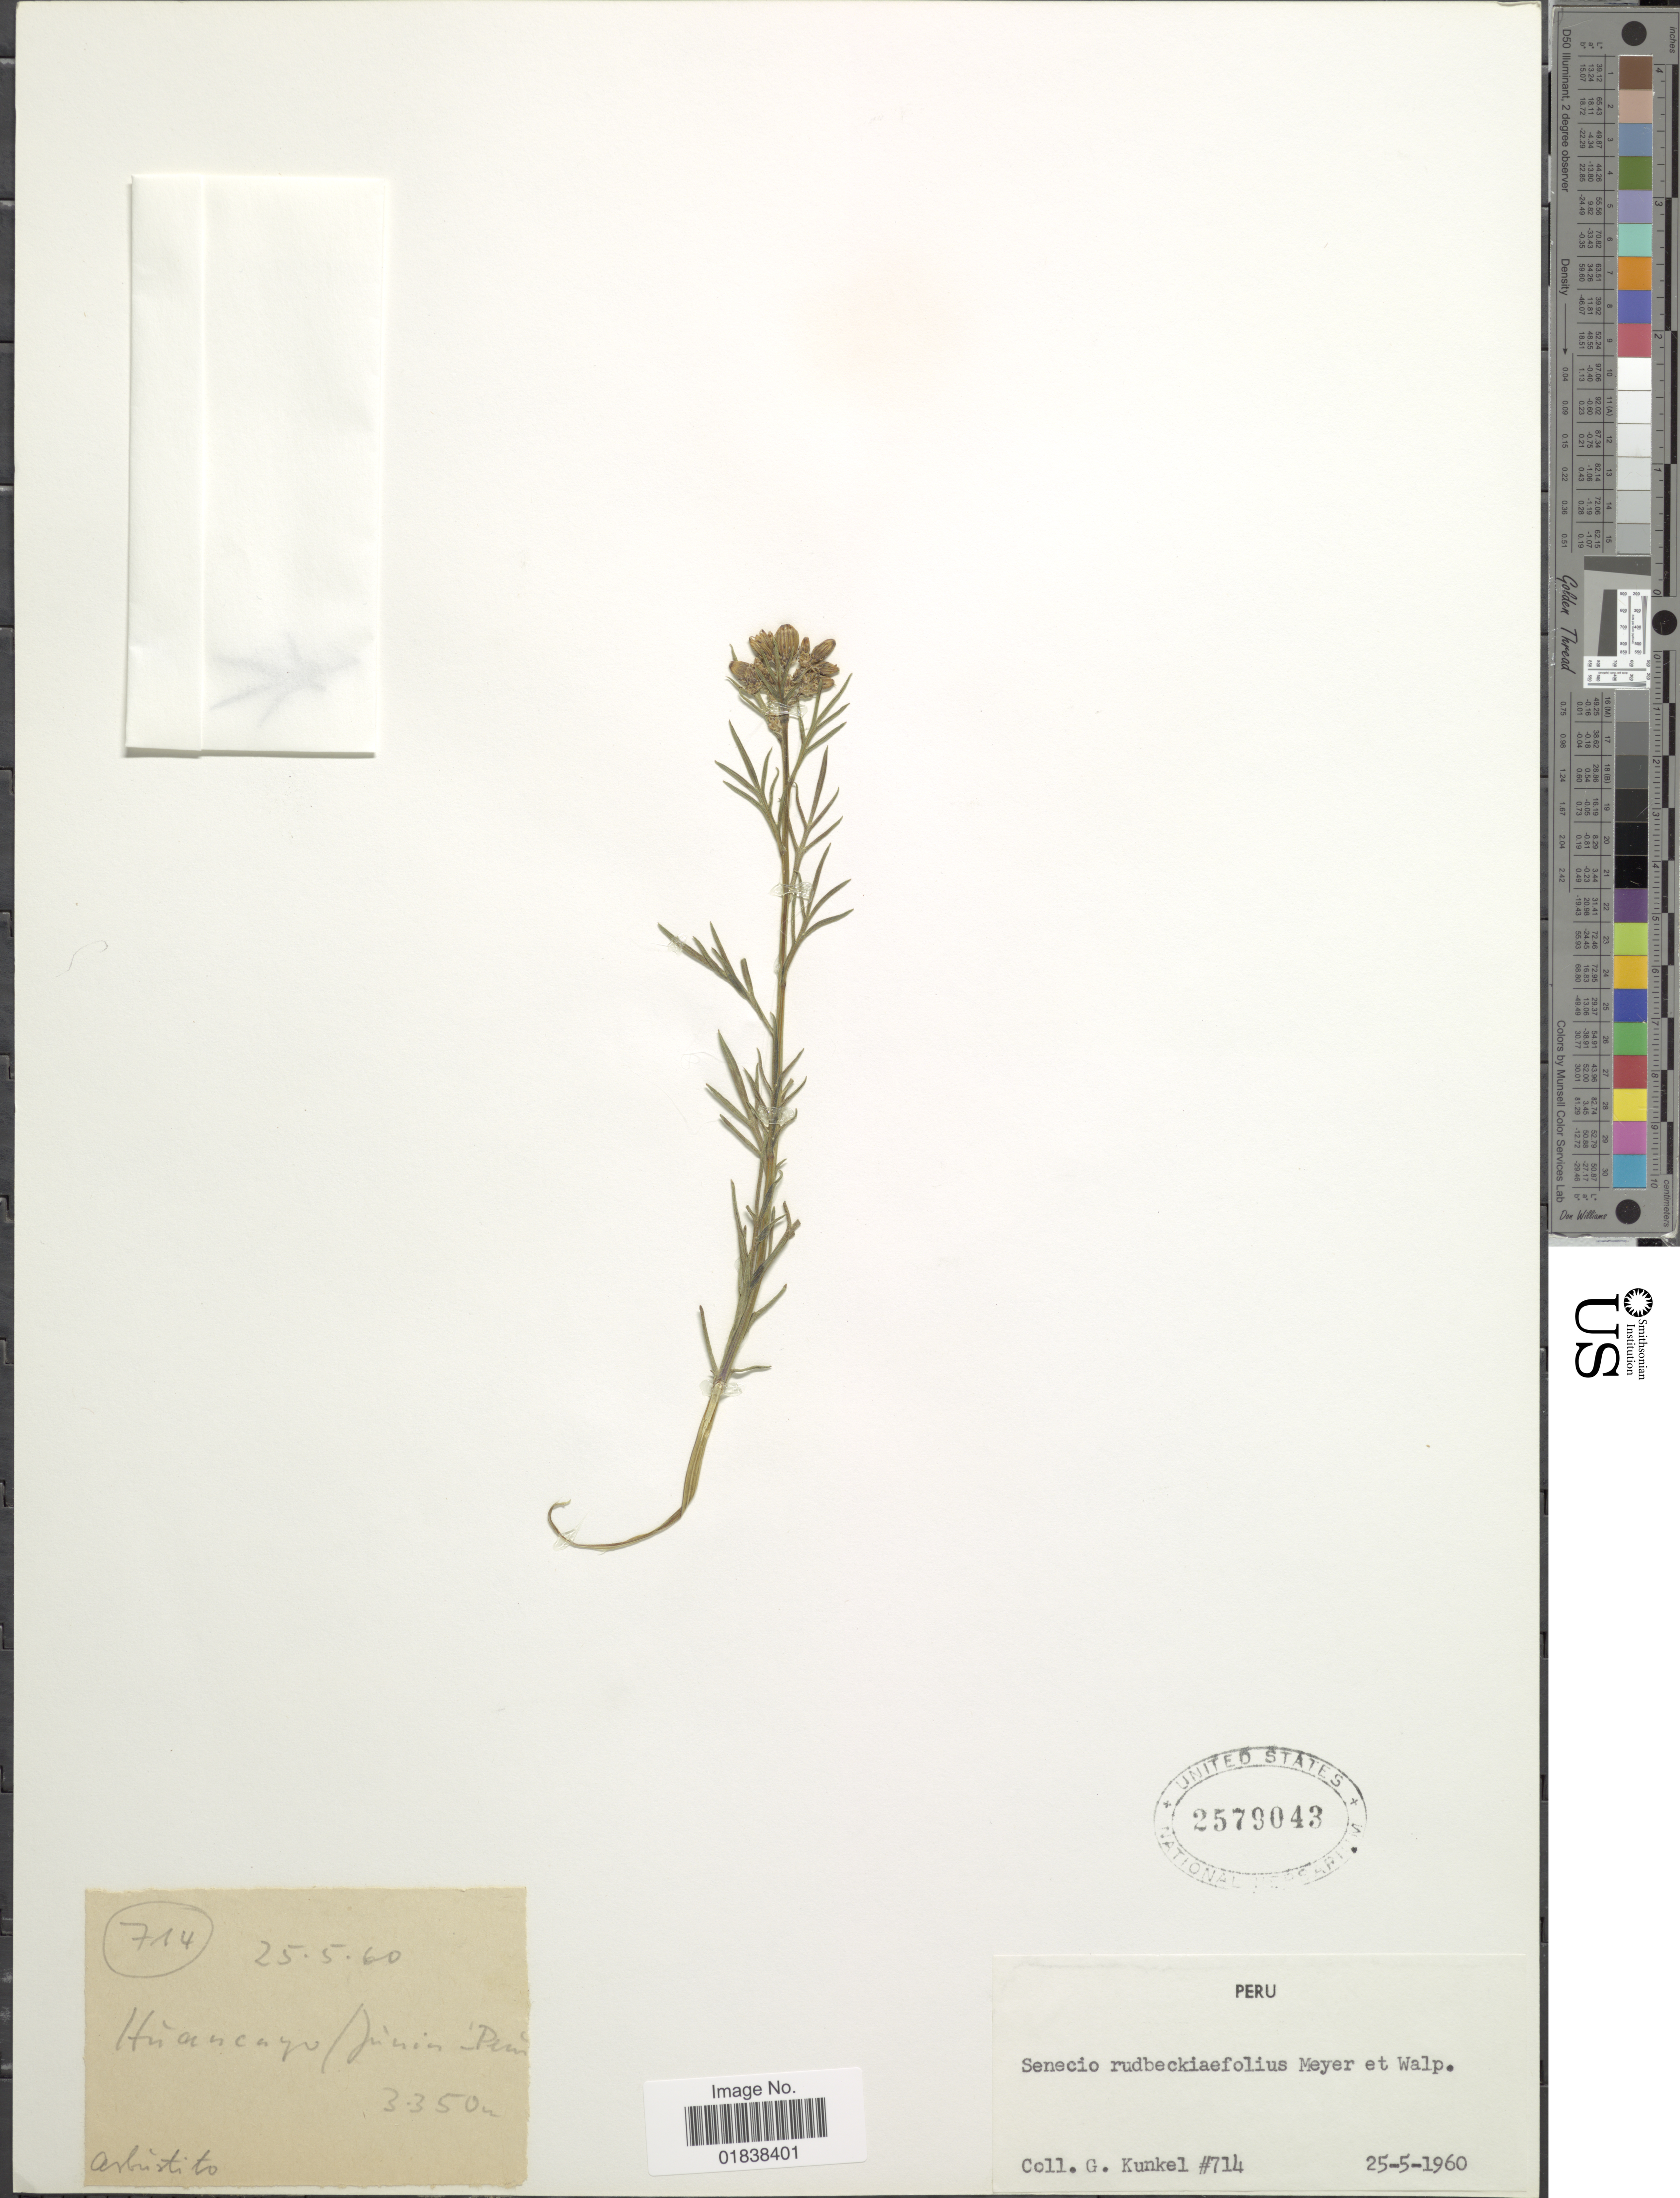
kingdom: Plantae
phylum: Tracheophyta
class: Magnoliopsida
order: Asterales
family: Asteraceae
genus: Senecio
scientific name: Senecio rudbeckiifolius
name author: Meyen & Walp.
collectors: G. Kunkel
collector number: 714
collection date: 1960-05-25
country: Peru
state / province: Junín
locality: Huancayo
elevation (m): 3350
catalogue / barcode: US 2579043